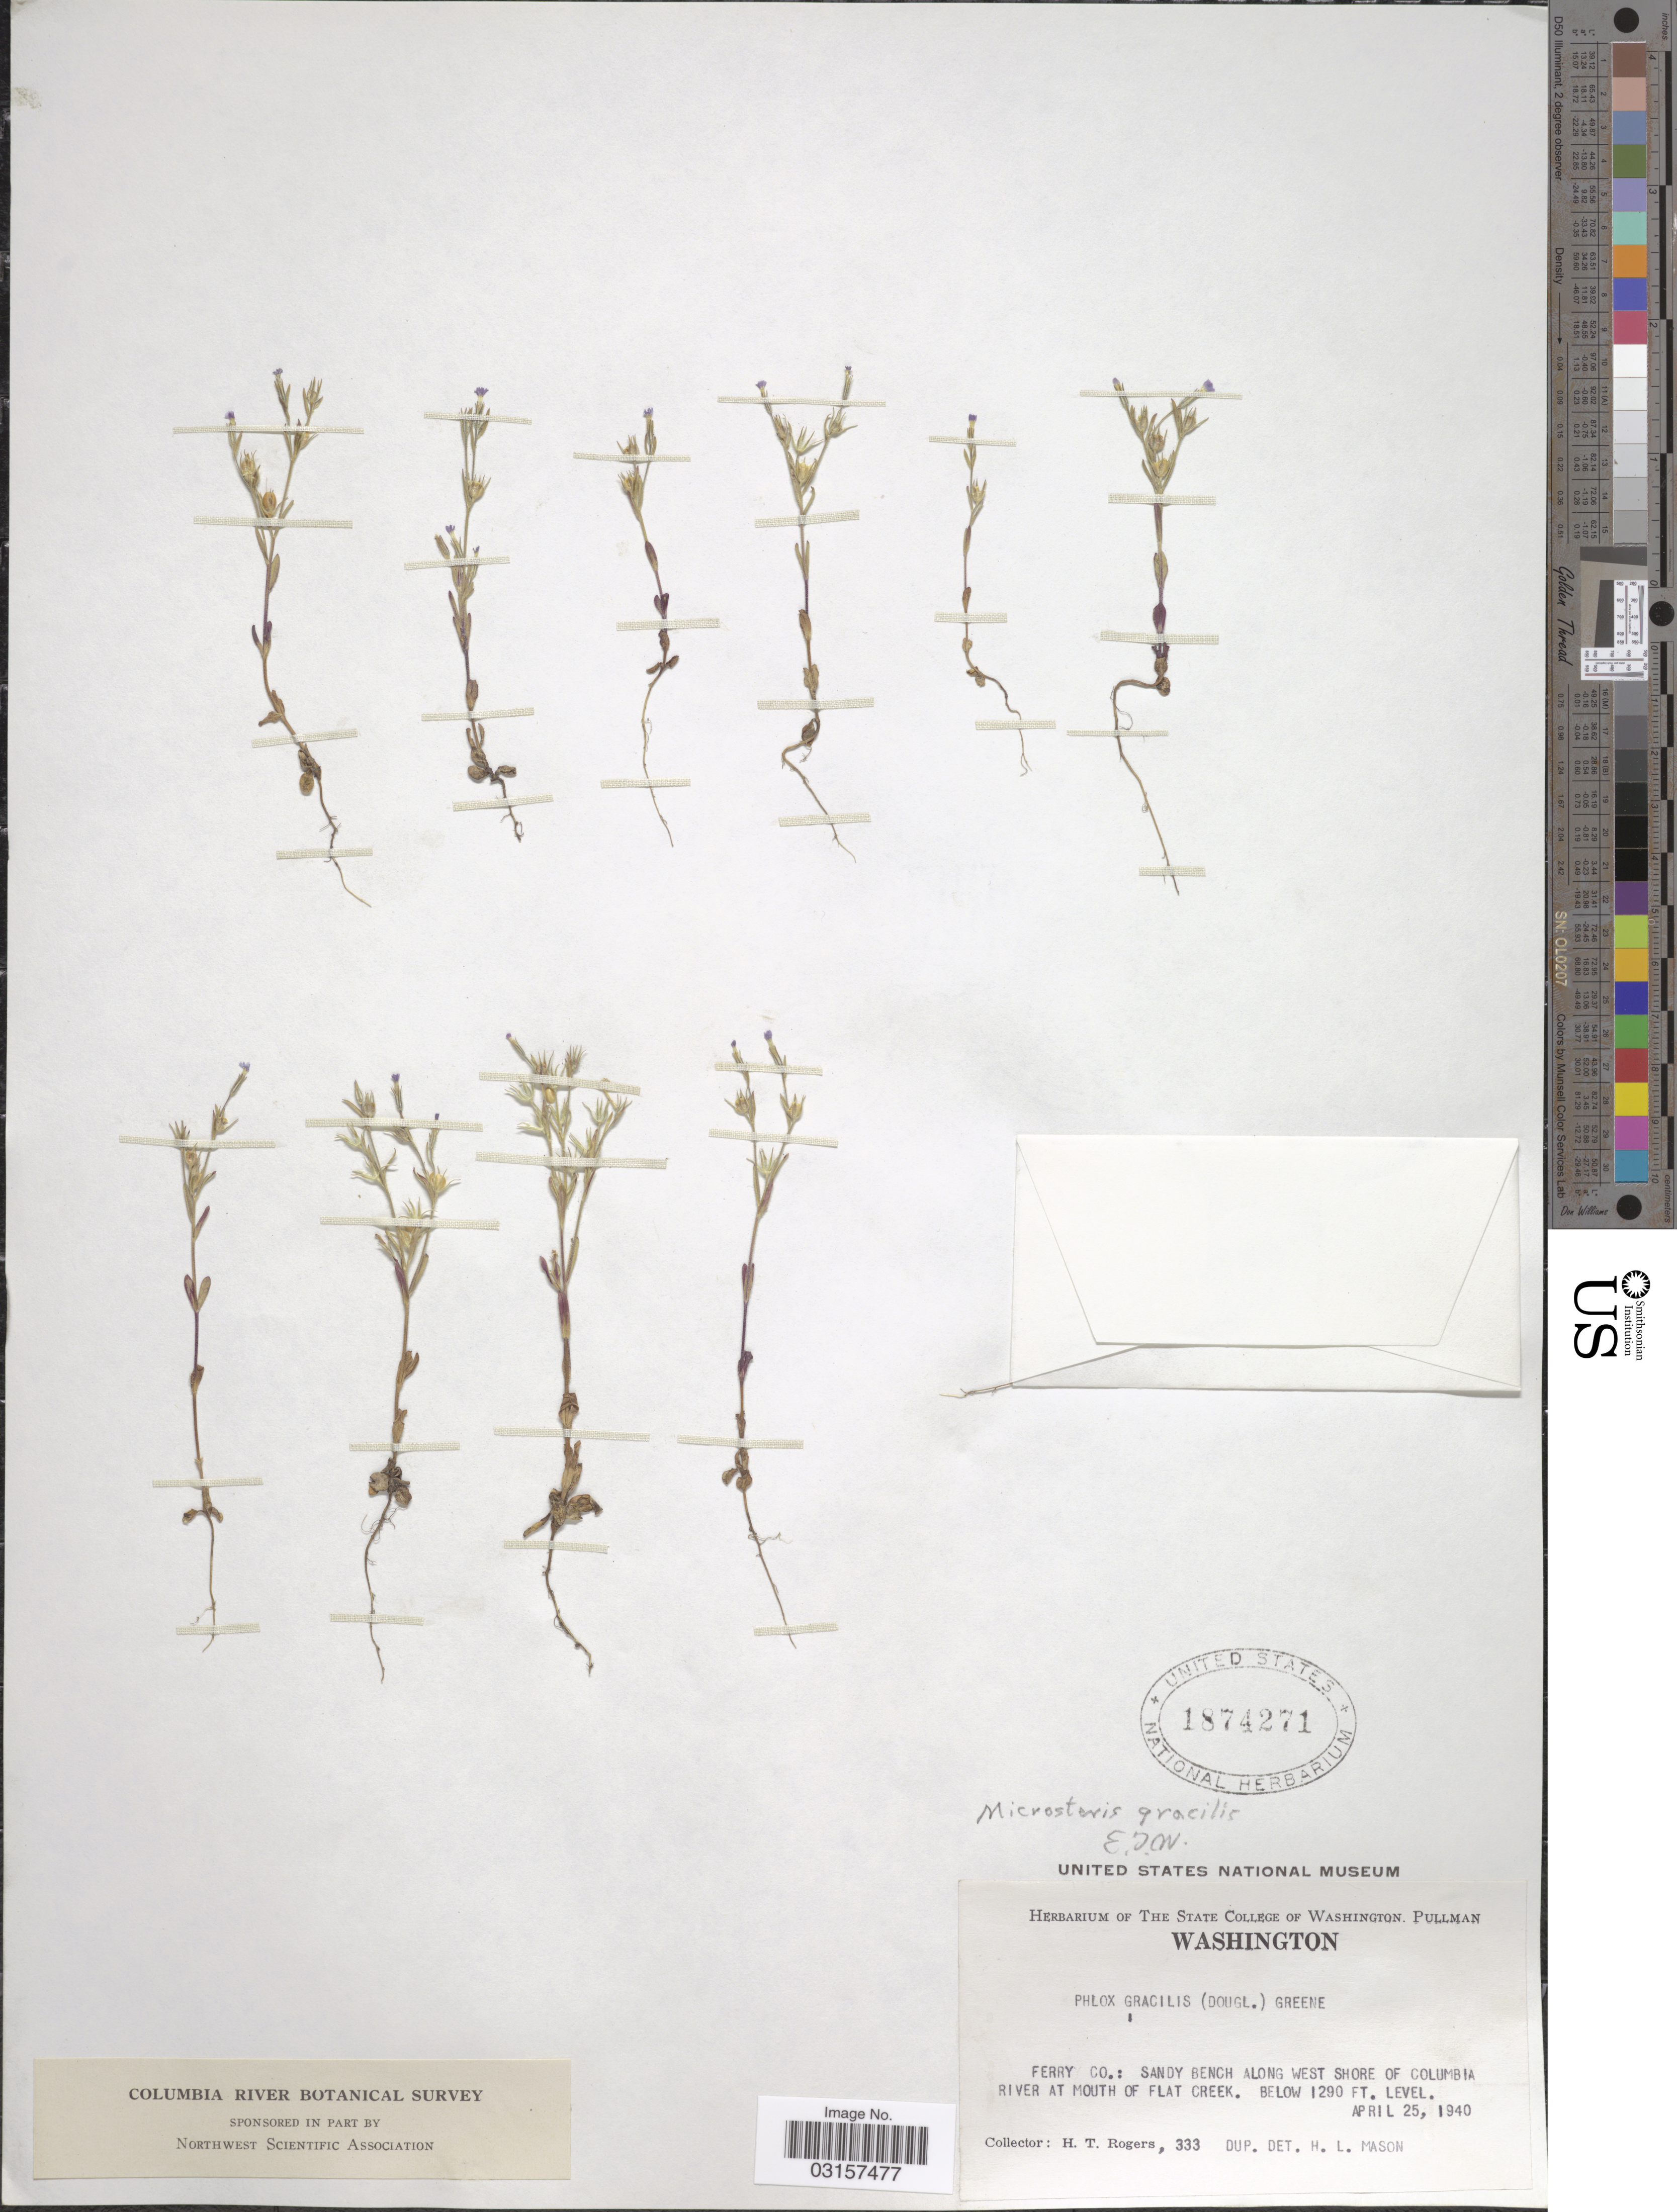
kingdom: Plantae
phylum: Tracheophyta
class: Magnoliopsida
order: Ericales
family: Polemoniaceae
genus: Microsteris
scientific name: Microsteris gracilis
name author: (Hook.) Greene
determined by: (US) Smithsonian Institution - National Museum of Natural History - Department of Botany (UNITED STATES)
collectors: H. Rogers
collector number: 333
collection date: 1940-04-25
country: United States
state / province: Washington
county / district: Ferry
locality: Ferry Co.: Sandy bench along west shore of Columbia River at mouth of Flat Creek.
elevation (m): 393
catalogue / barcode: US 1874271